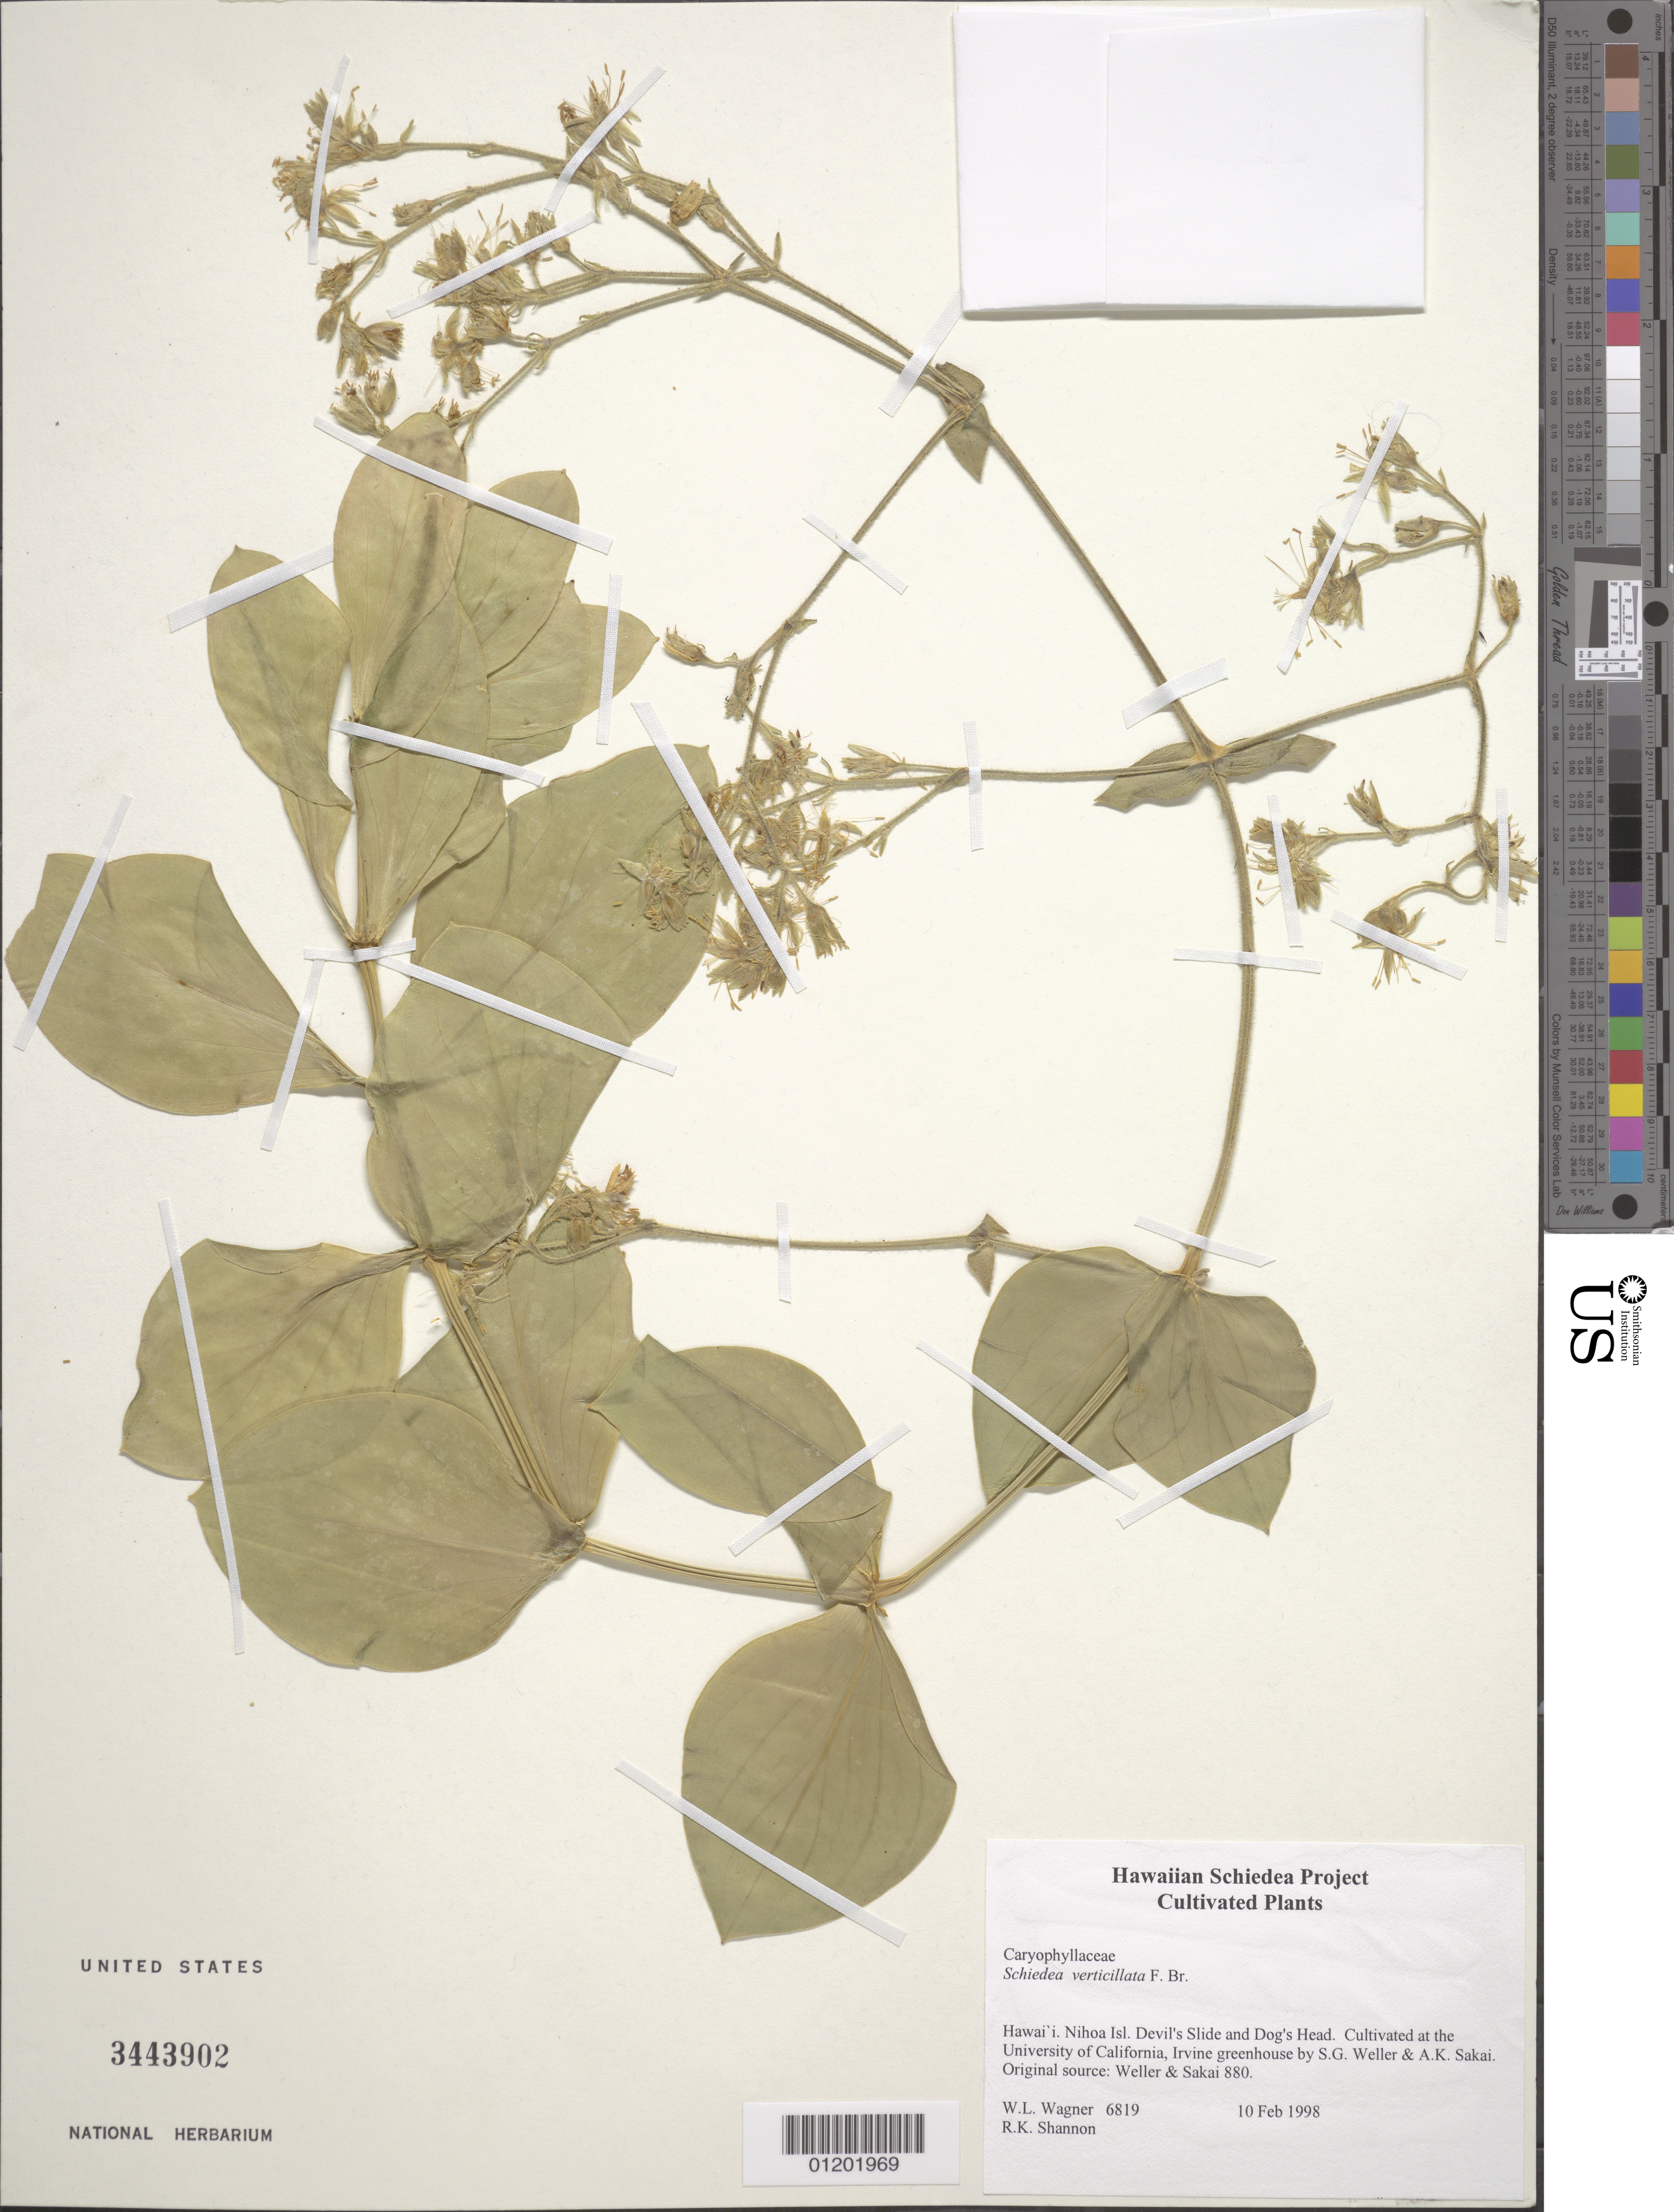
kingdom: Plantae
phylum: Tracheophyta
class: Magnoliopsida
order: Caryophyllales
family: Caryophyllaceae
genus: Schiedea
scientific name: Schiedea verticillata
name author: F. Br. in Christoph. & Caum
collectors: W. L. Wagner & R. Shannon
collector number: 6819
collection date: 1998-02-10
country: United States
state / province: California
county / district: Orange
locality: University of California, Irvine greenhouse.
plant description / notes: Cultivated at the University of California, Irvine greenhouse by S.G. Weller & A.K. Sakai. Original source: Weller & Sakai 880, Nihoa, Devil's Slide and Dog's Head.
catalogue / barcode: US 3443902